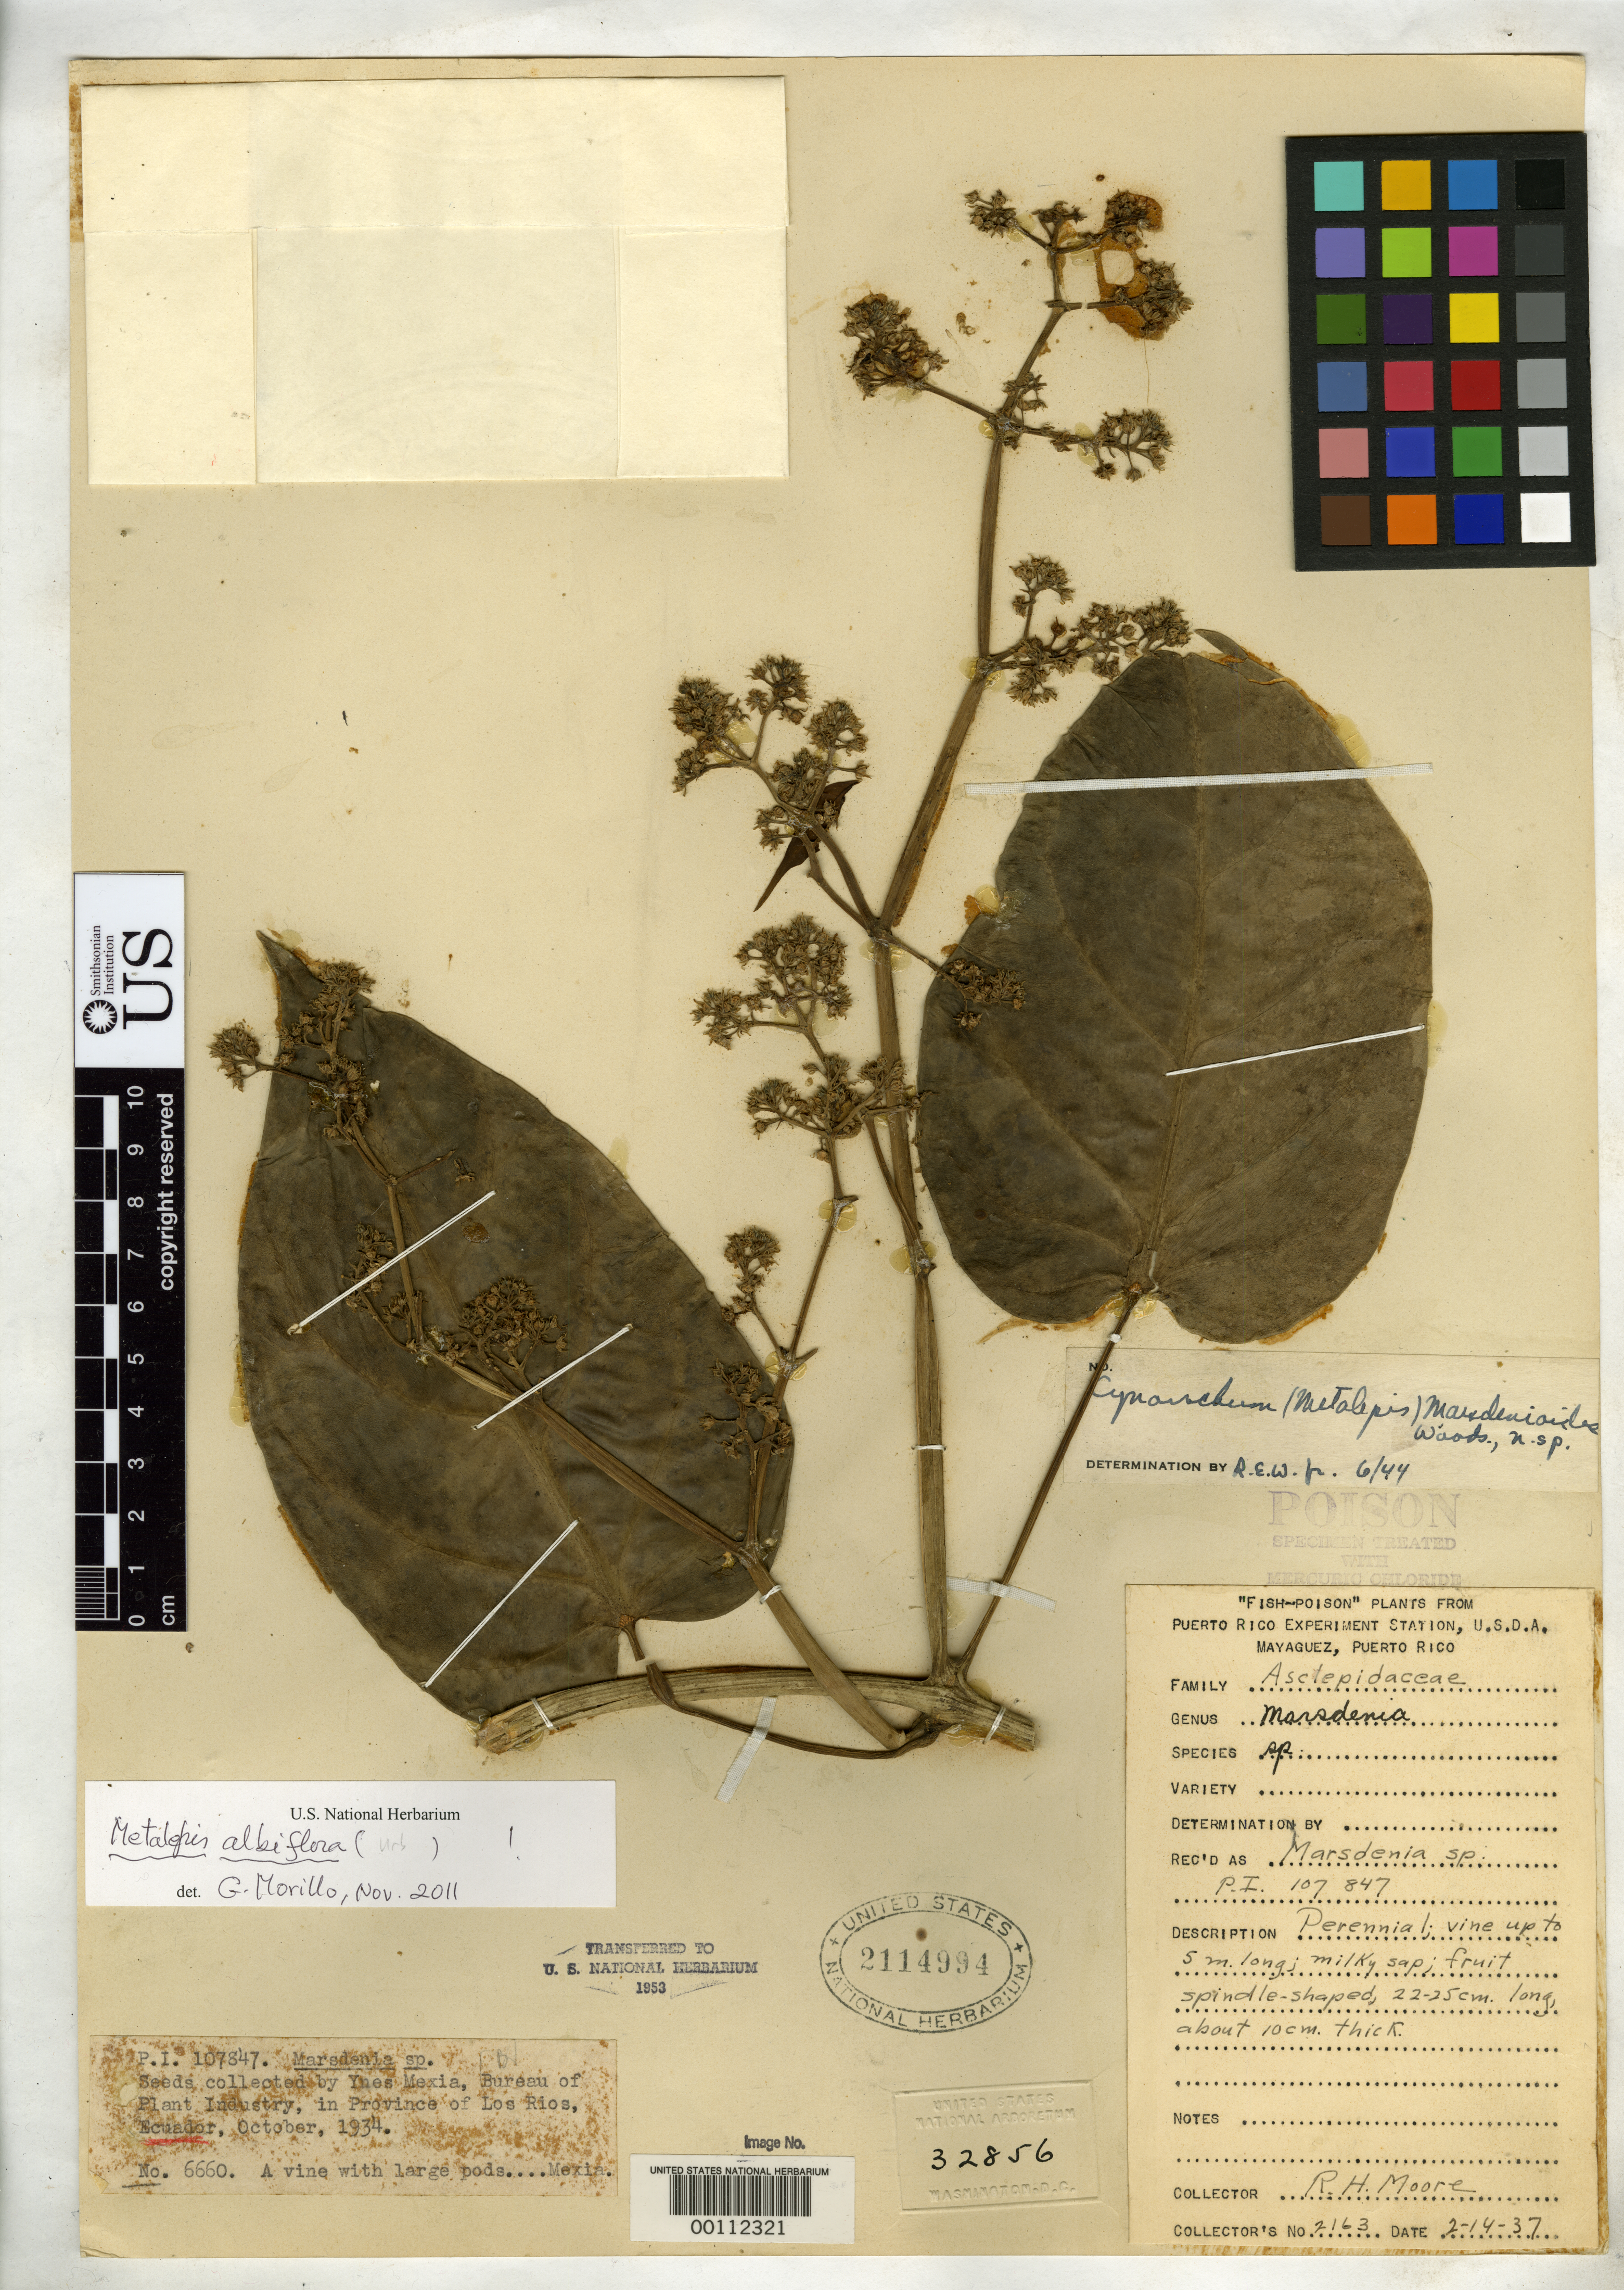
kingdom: Plantae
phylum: Tracheophyta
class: Magnoliopsida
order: Gentianales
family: Apocynaceae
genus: Cynanchum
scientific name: Cynanchum marsdenioides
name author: Woodson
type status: Holotype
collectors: R. H. Moore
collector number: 2163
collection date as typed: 14 Feb 1937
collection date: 1937-02-14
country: Ecuador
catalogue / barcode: US 2114994